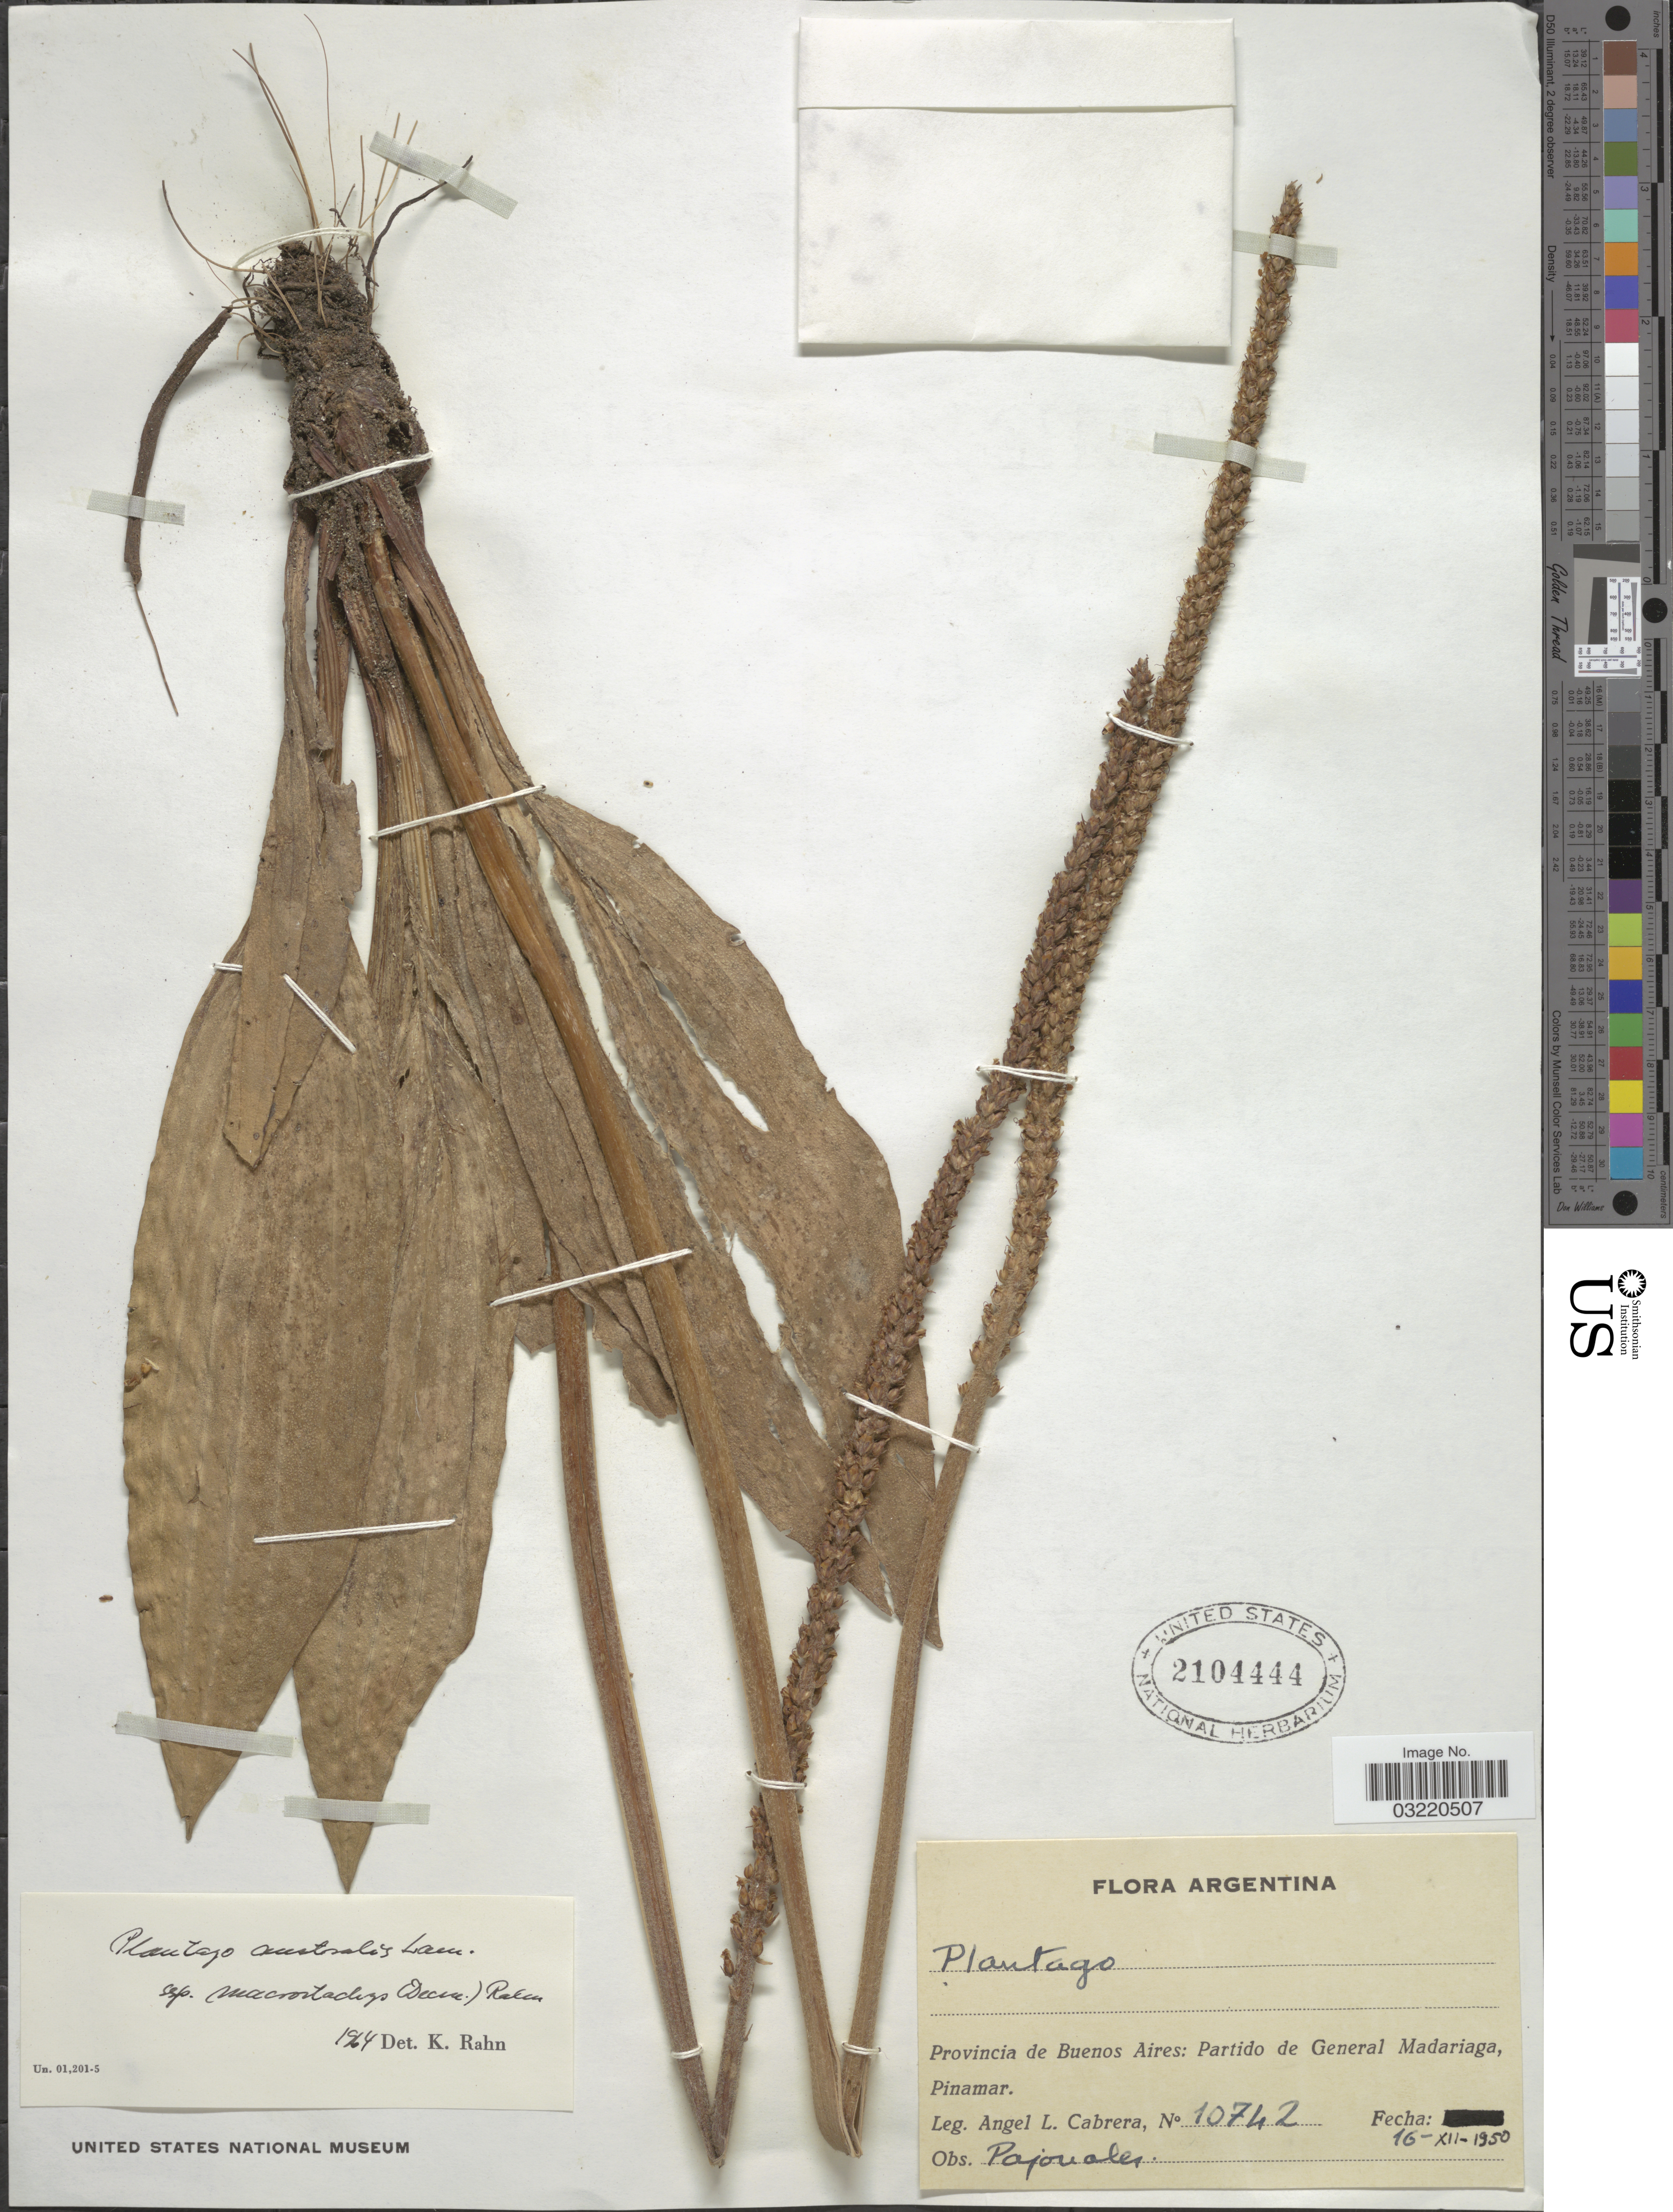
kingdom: Plantae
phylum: Tracheophyta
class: Magnoliopsida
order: Lamiales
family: Plantaginaceae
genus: Plantago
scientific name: Plantago australis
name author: Lam.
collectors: A. L. Cabrera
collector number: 10742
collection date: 1950-12-16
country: Argentina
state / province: Buenos Aires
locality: Partido de General Madariaga, Pinamar.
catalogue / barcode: US 2104444